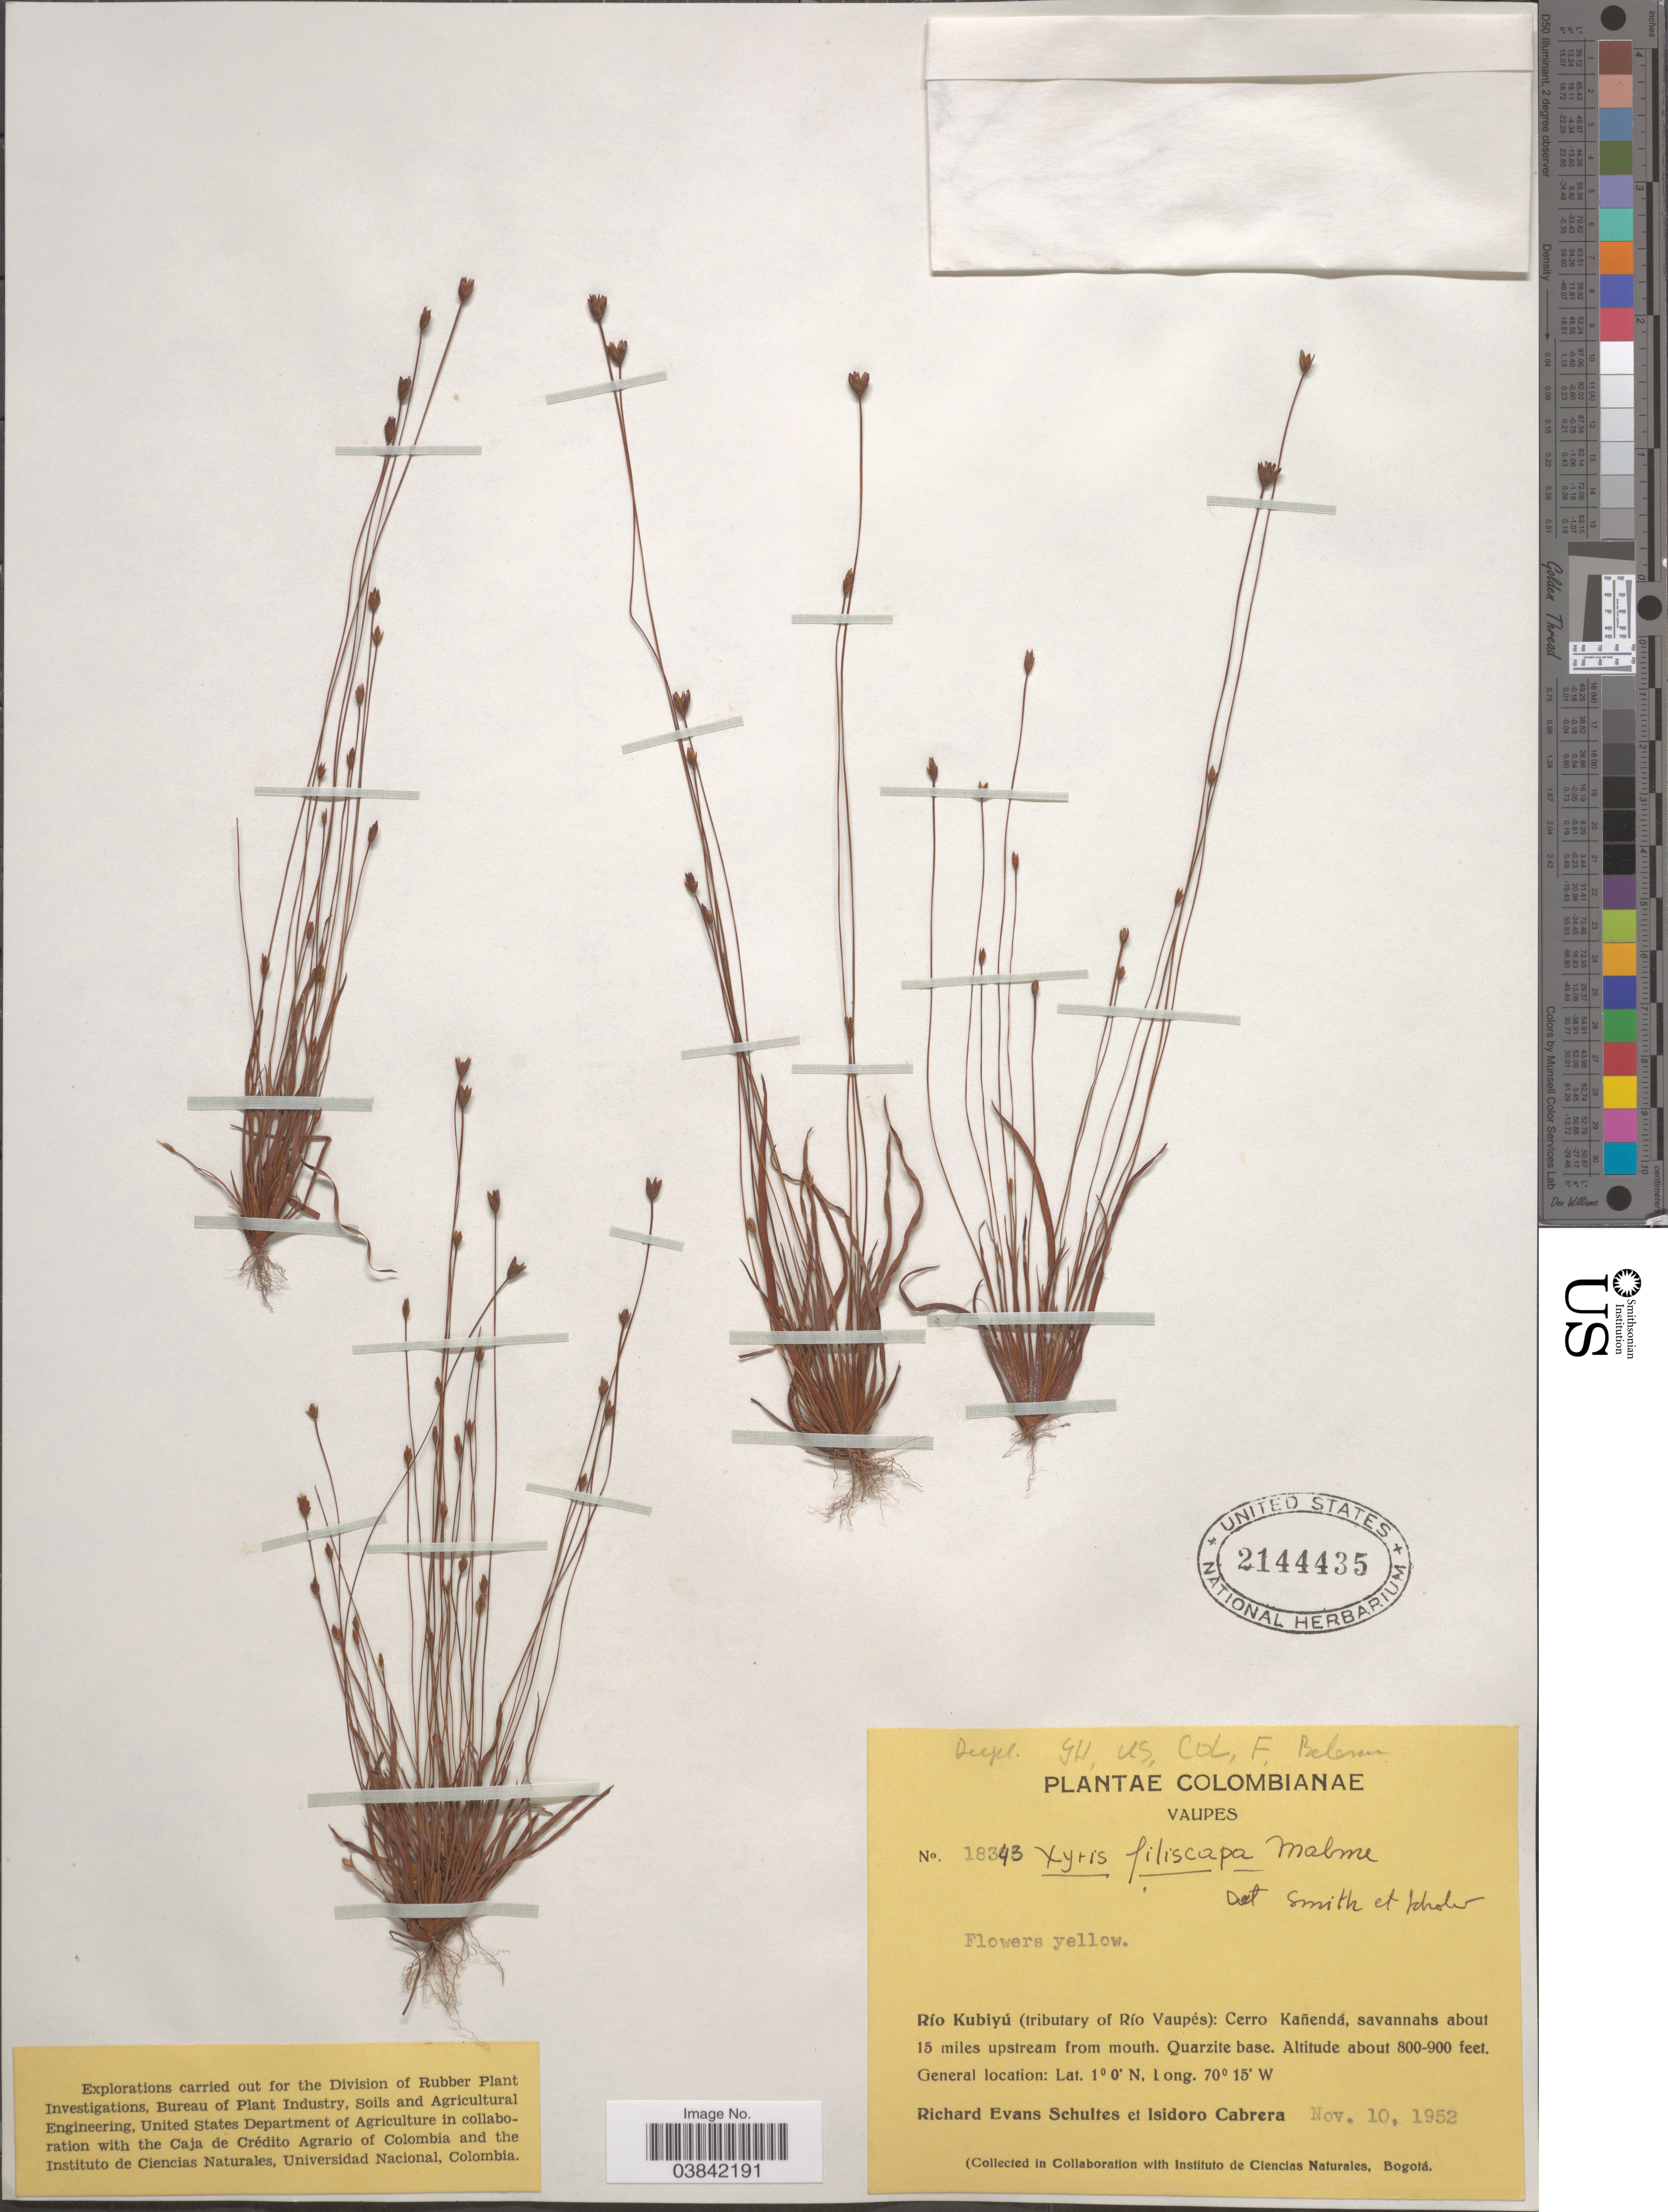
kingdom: Plantae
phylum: Tracheophyta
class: Liliopsida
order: Poales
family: Xyridaceae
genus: Xyris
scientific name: Xyris filiscapa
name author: Malme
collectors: R. E. Schultes & I. Cabrera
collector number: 18343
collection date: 1952-11-10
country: Colombia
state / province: Vaupés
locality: Río Kubiyú (tributary of Río Vaupés): Cerro Kañedad, savannahs about 15 miles upstream from mouth.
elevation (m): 244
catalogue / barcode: US 2144435